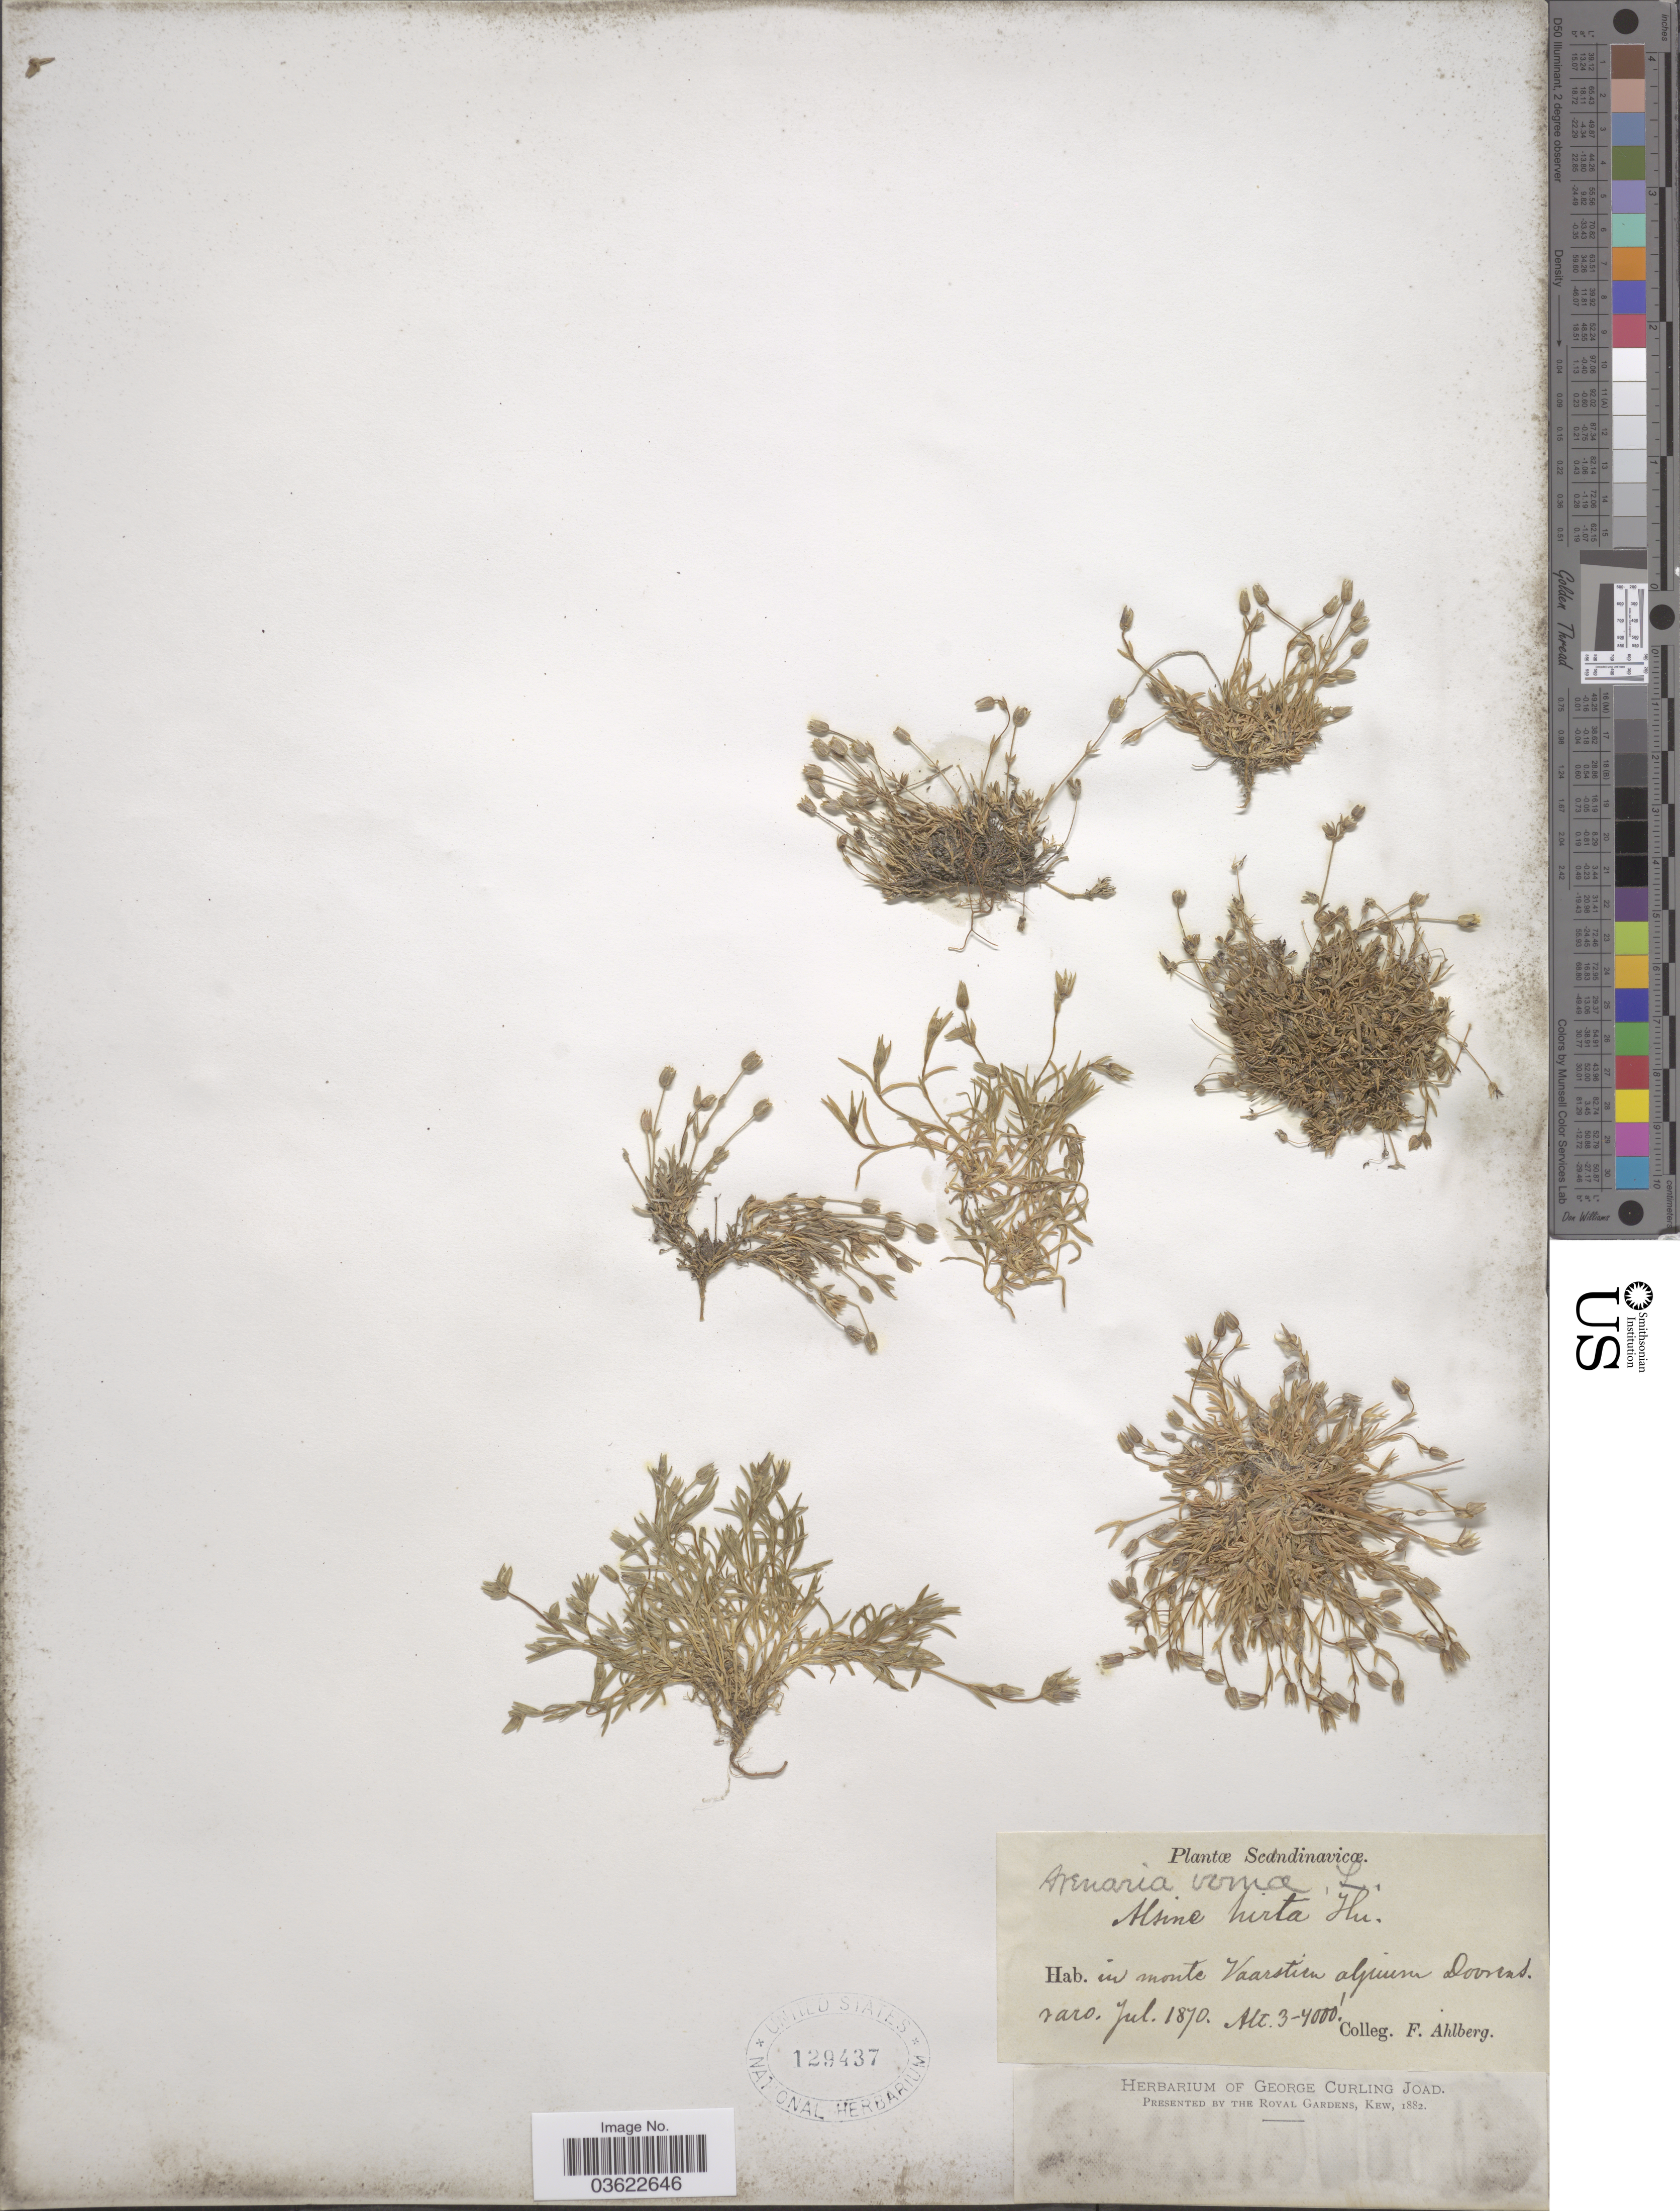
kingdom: Plantae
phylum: Tracheophyta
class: Magnoliopsida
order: Caryophyllales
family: Caryophyllaceae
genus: Arenaria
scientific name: Arenaria verna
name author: L.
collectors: F. Ahlberg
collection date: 1870-07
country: Norway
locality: Scandinavicæ. In monte Vaarstim alpium Dovrens.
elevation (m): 914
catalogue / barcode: US 129437